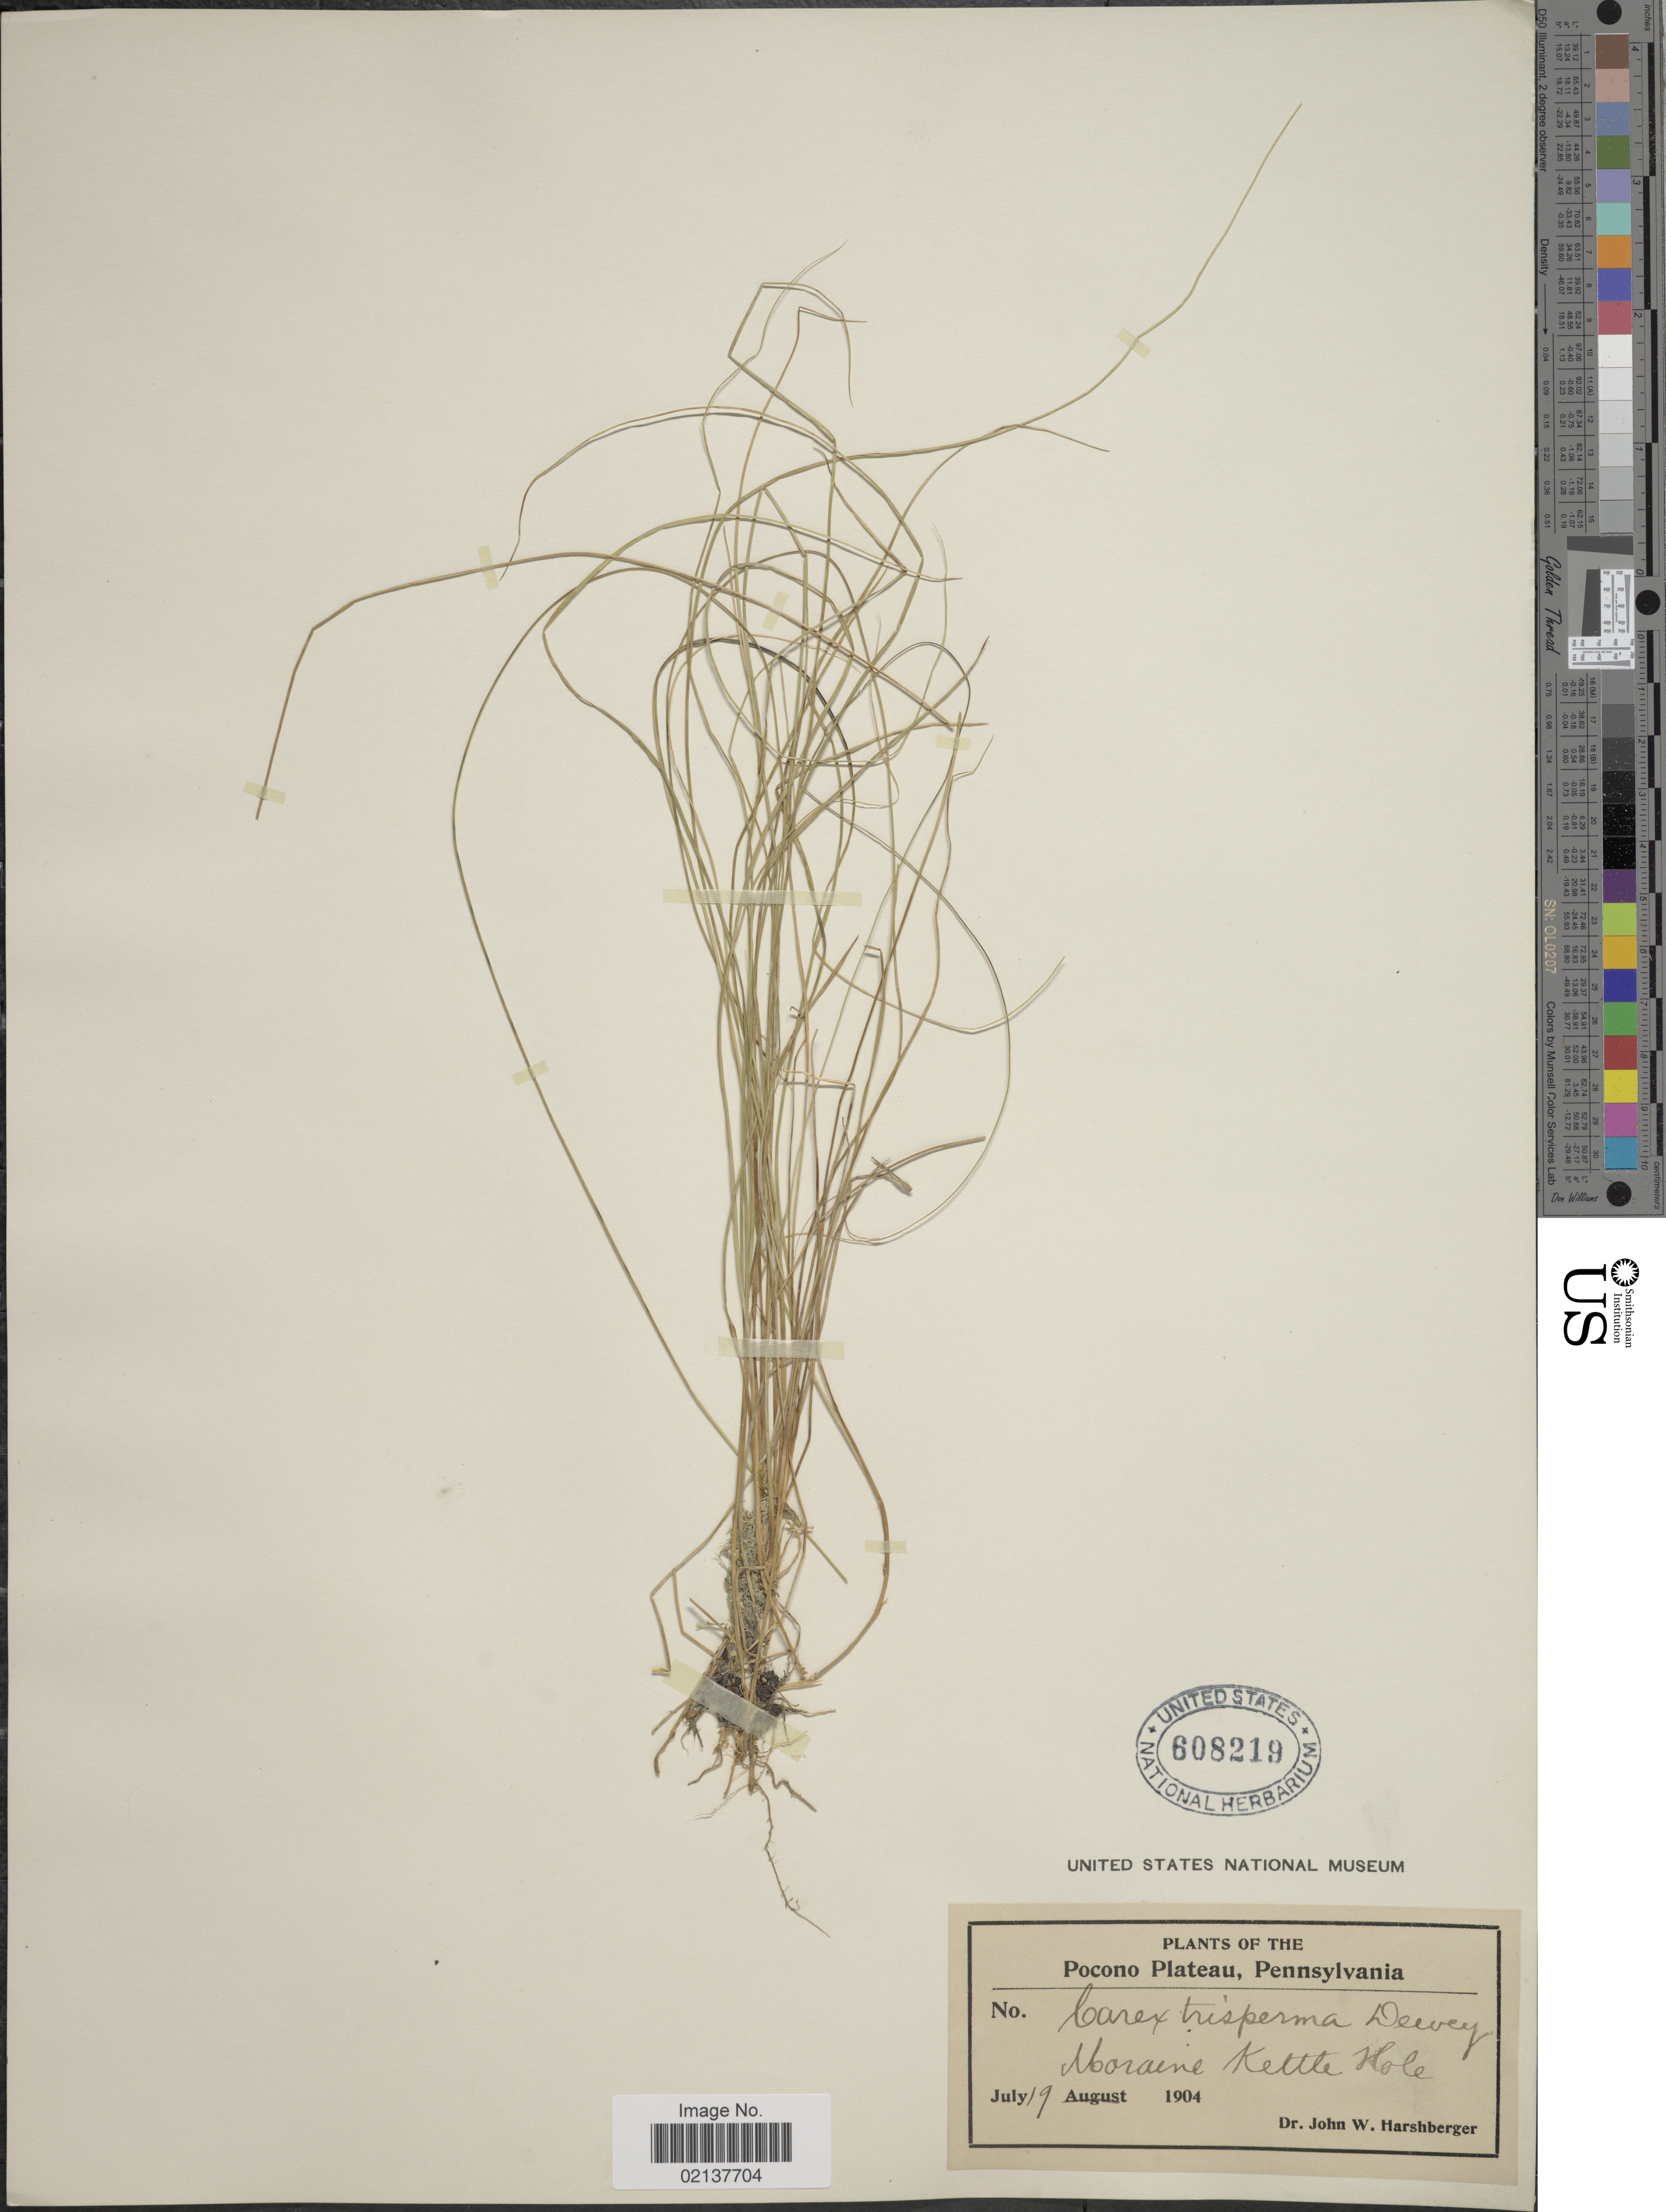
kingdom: Plantae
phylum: Tracheophyta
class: Liliopsida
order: Poales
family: Cyperaceae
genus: Carex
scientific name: Carex trisperma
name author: Dewey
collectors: J. W. Harshberger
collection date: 1904-07-19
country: United States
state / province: Pennsylvania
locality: Pocono Plateau, Moraine Kettle Hole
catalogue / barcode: US 608219